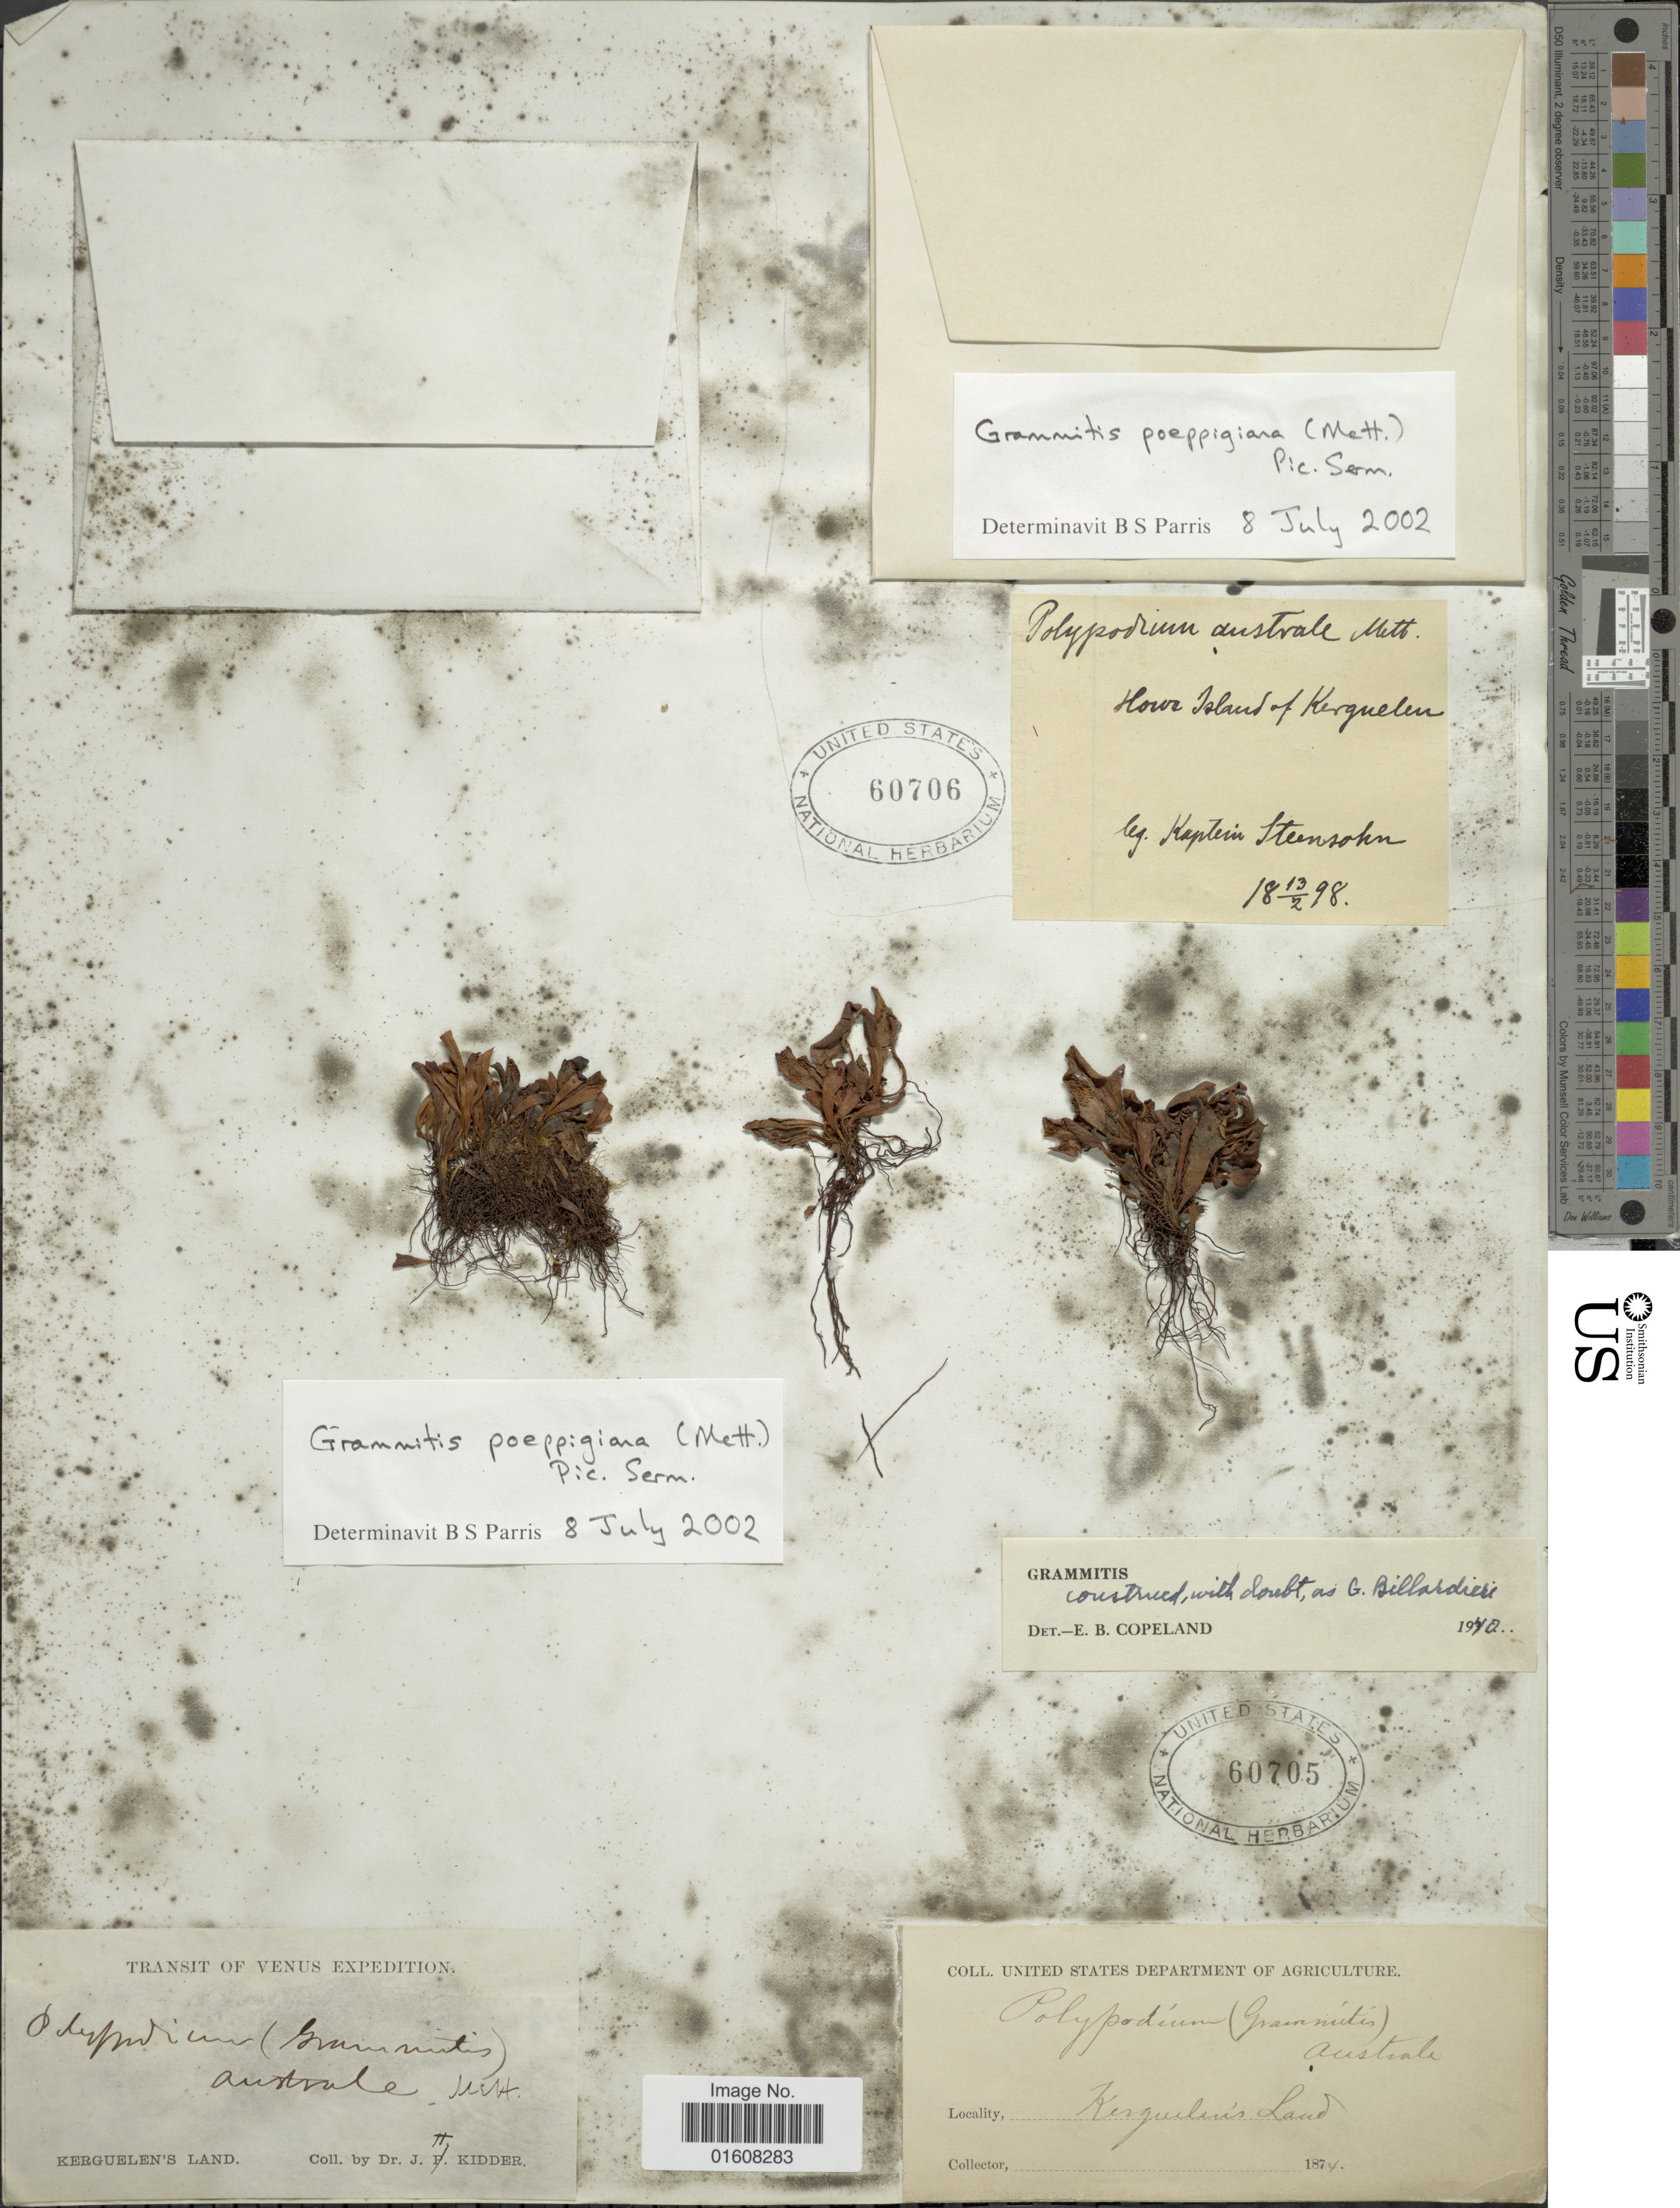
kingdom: Plantae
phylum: Tracheophyta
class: Polypodiopsida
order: Polypodiales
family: Polypodiaceae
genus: Grammitis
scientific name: Grammitis poeppigiana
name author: (Mett.) Pic. Serm.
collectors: C. Steensohn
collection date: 1898-02-13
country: French Southern Territories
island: Kerguelen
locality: Howa Island of Kerguelen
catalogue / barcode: US 60706